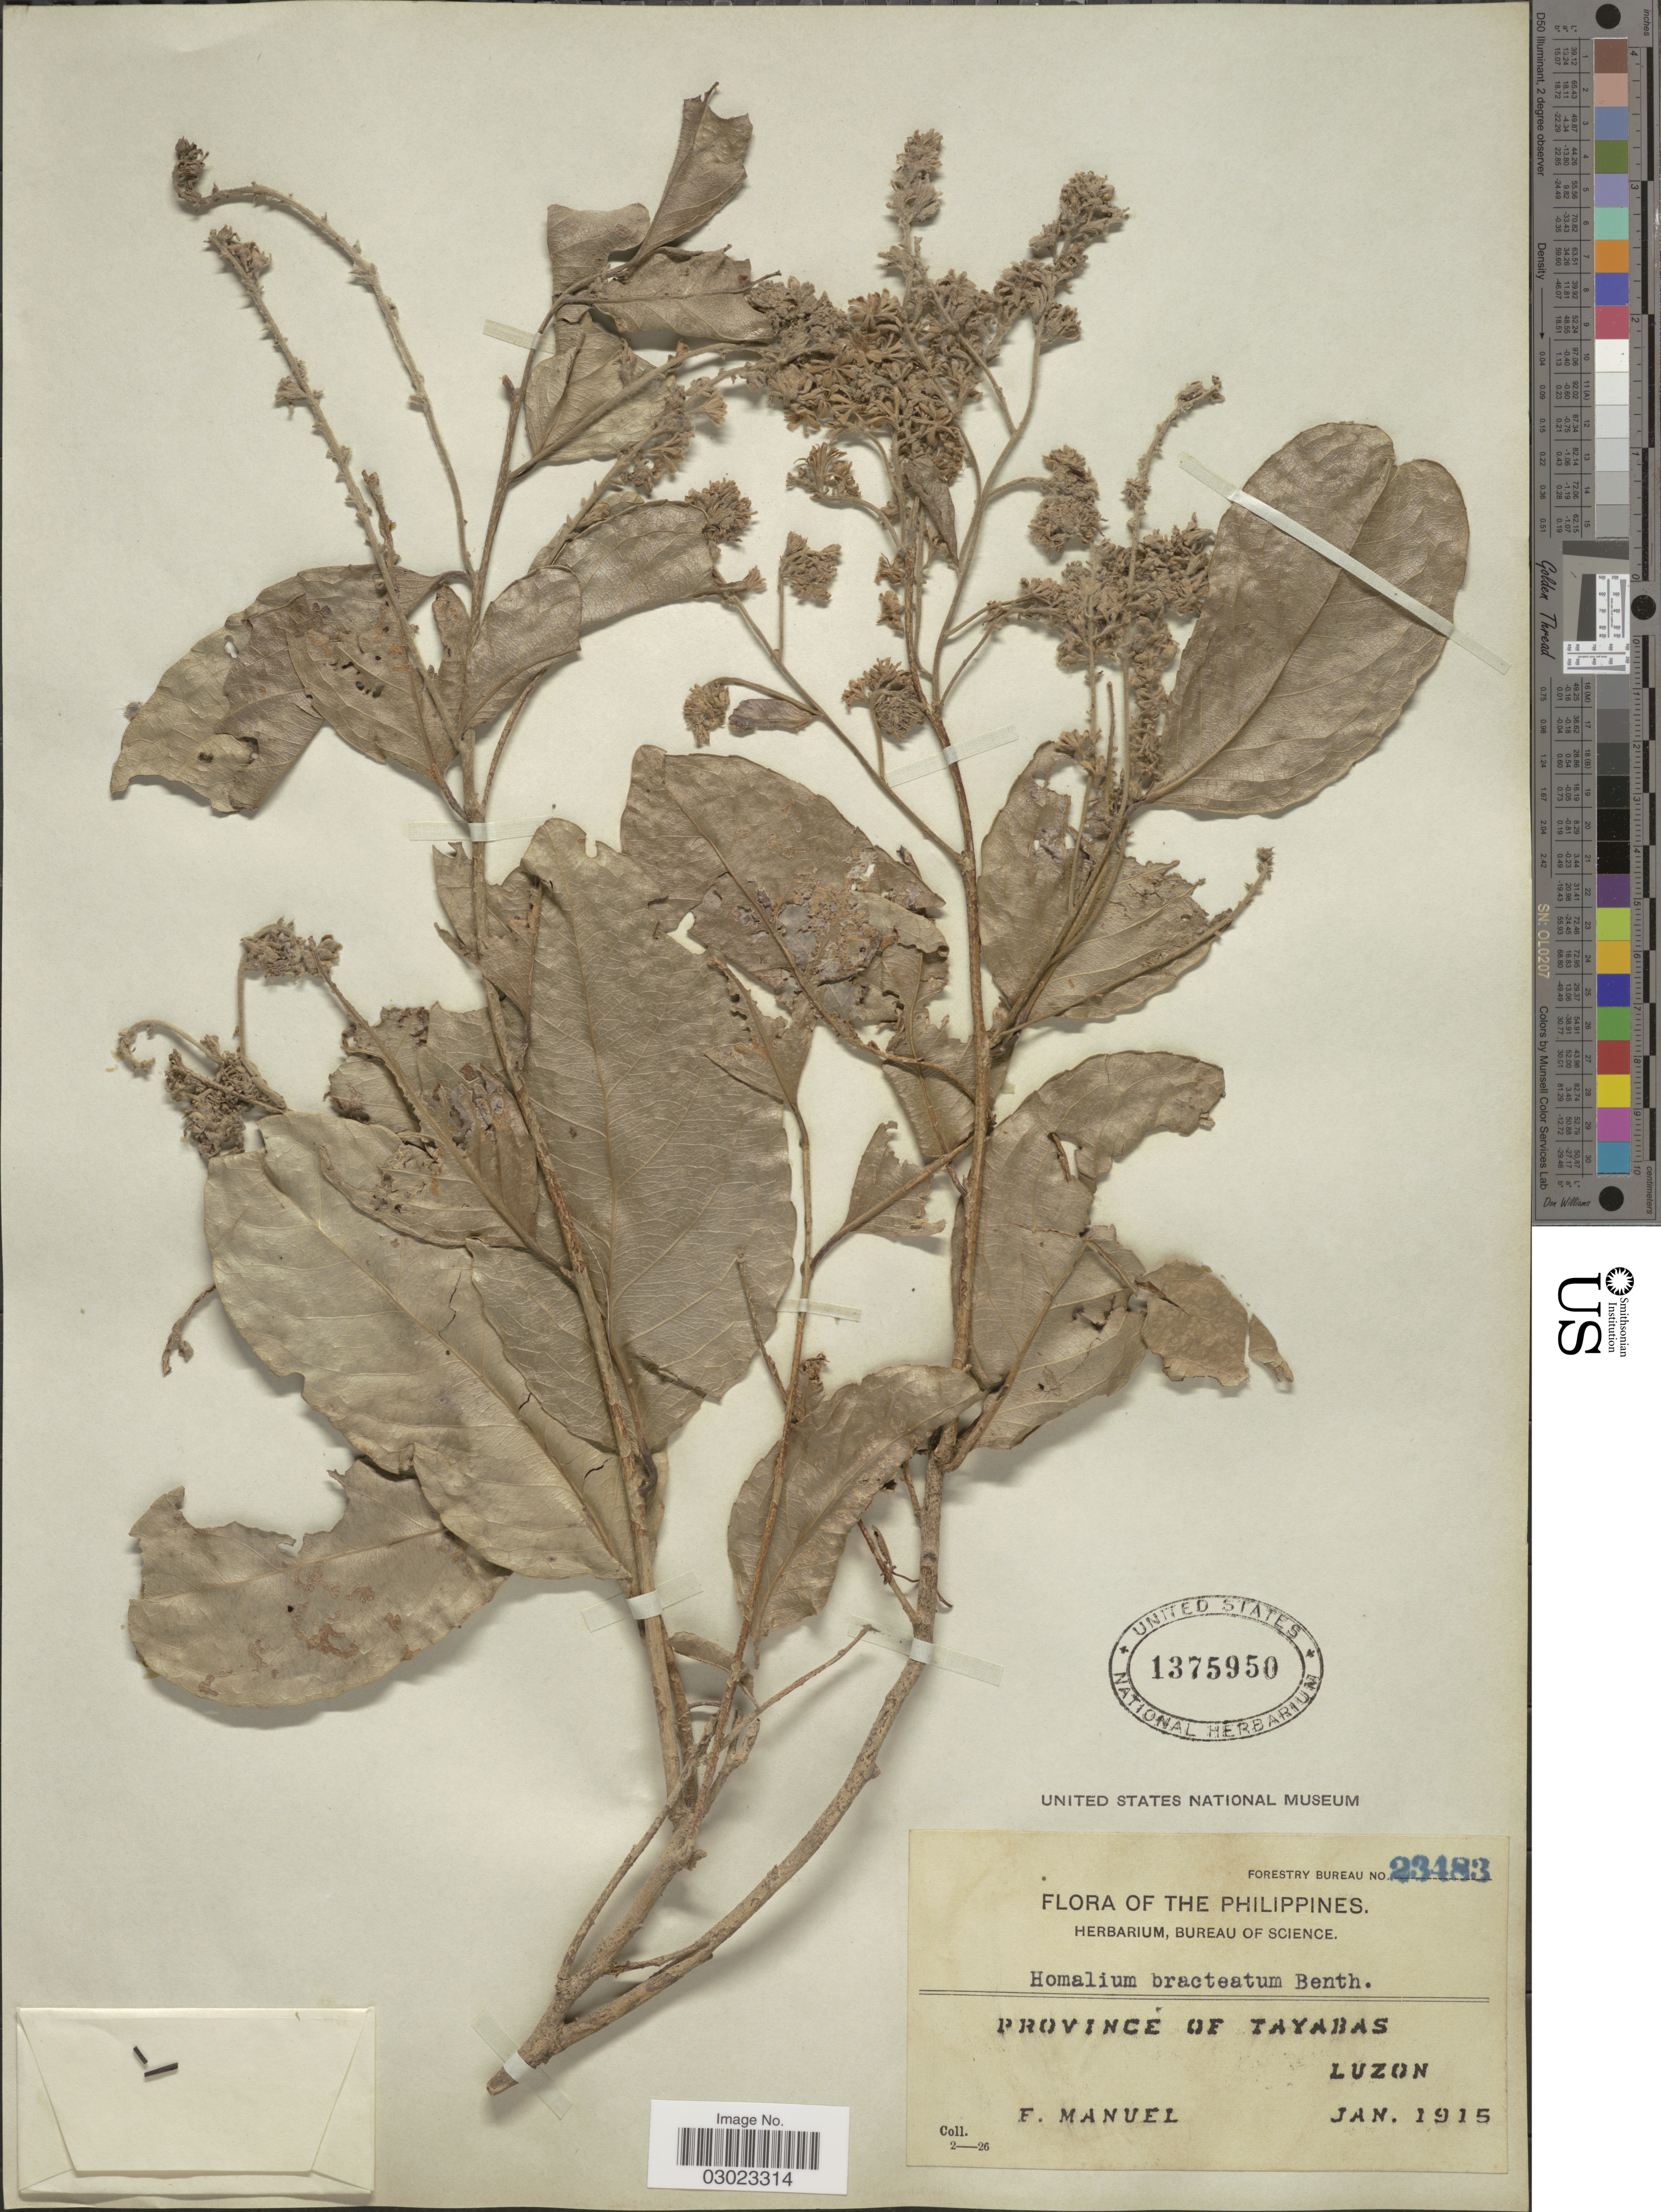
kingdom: Plantae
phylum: Tracheophyta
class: Magnoliopsida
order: Malpighiales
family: Salicaceae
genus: Homalium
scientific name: Homalium bracteatum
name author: Benth.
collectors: F. Manuel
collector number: Forestry Bureau 23483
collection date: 1915-01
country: Philippines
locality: Province of Tayabas, Luzon.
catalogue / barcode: US 1375950